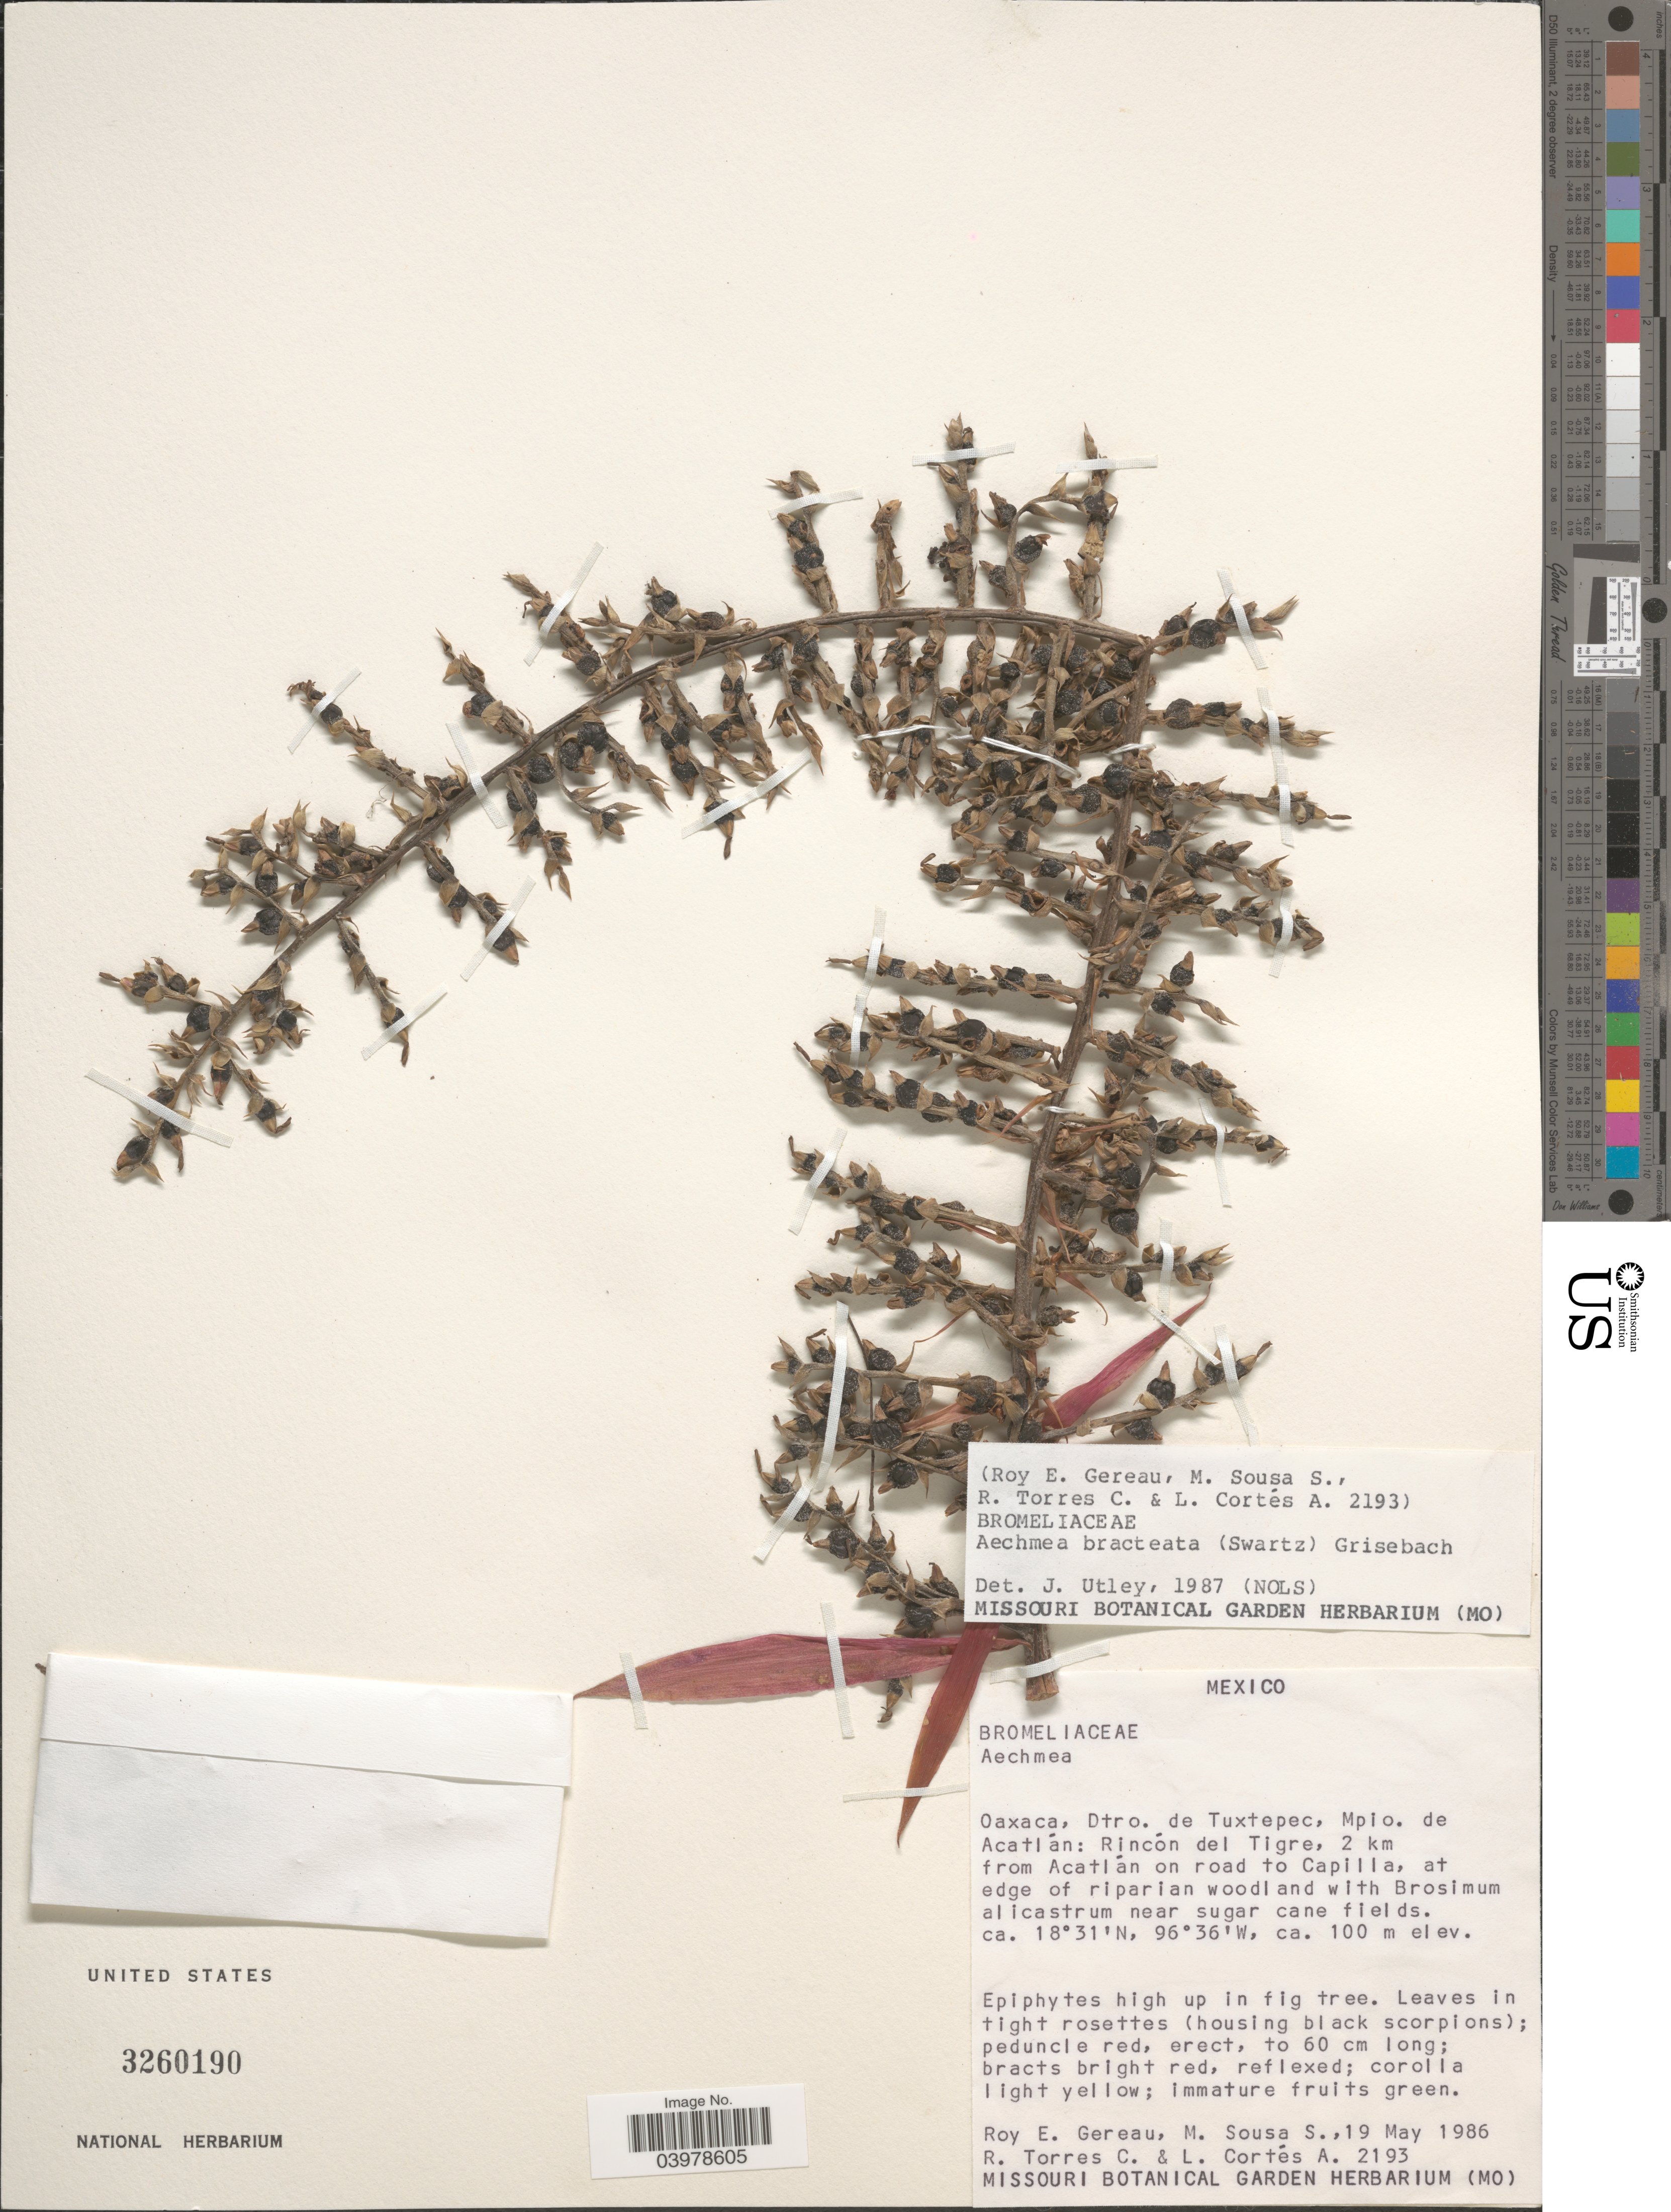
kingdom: Plantae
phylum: Tracheophyta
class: Liliopsida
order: Poales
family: Bromeliaceae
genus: Aechmea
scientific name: Aechmea bracteata var. bracteata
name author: (Sw.) Griseb.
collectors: R. E. Gereau, M. Sousa S., R. Torres C. & L. Cortes-A.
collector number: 2193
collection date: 1986-05-19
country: Mexico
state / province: Oaxaca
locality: Dtro. de Tuxtepec, Mpio. de Acatlán: Rincón del Tigre, 2 km from Acatlán on road to Capilla.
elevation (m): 100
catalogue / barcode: US 3260190